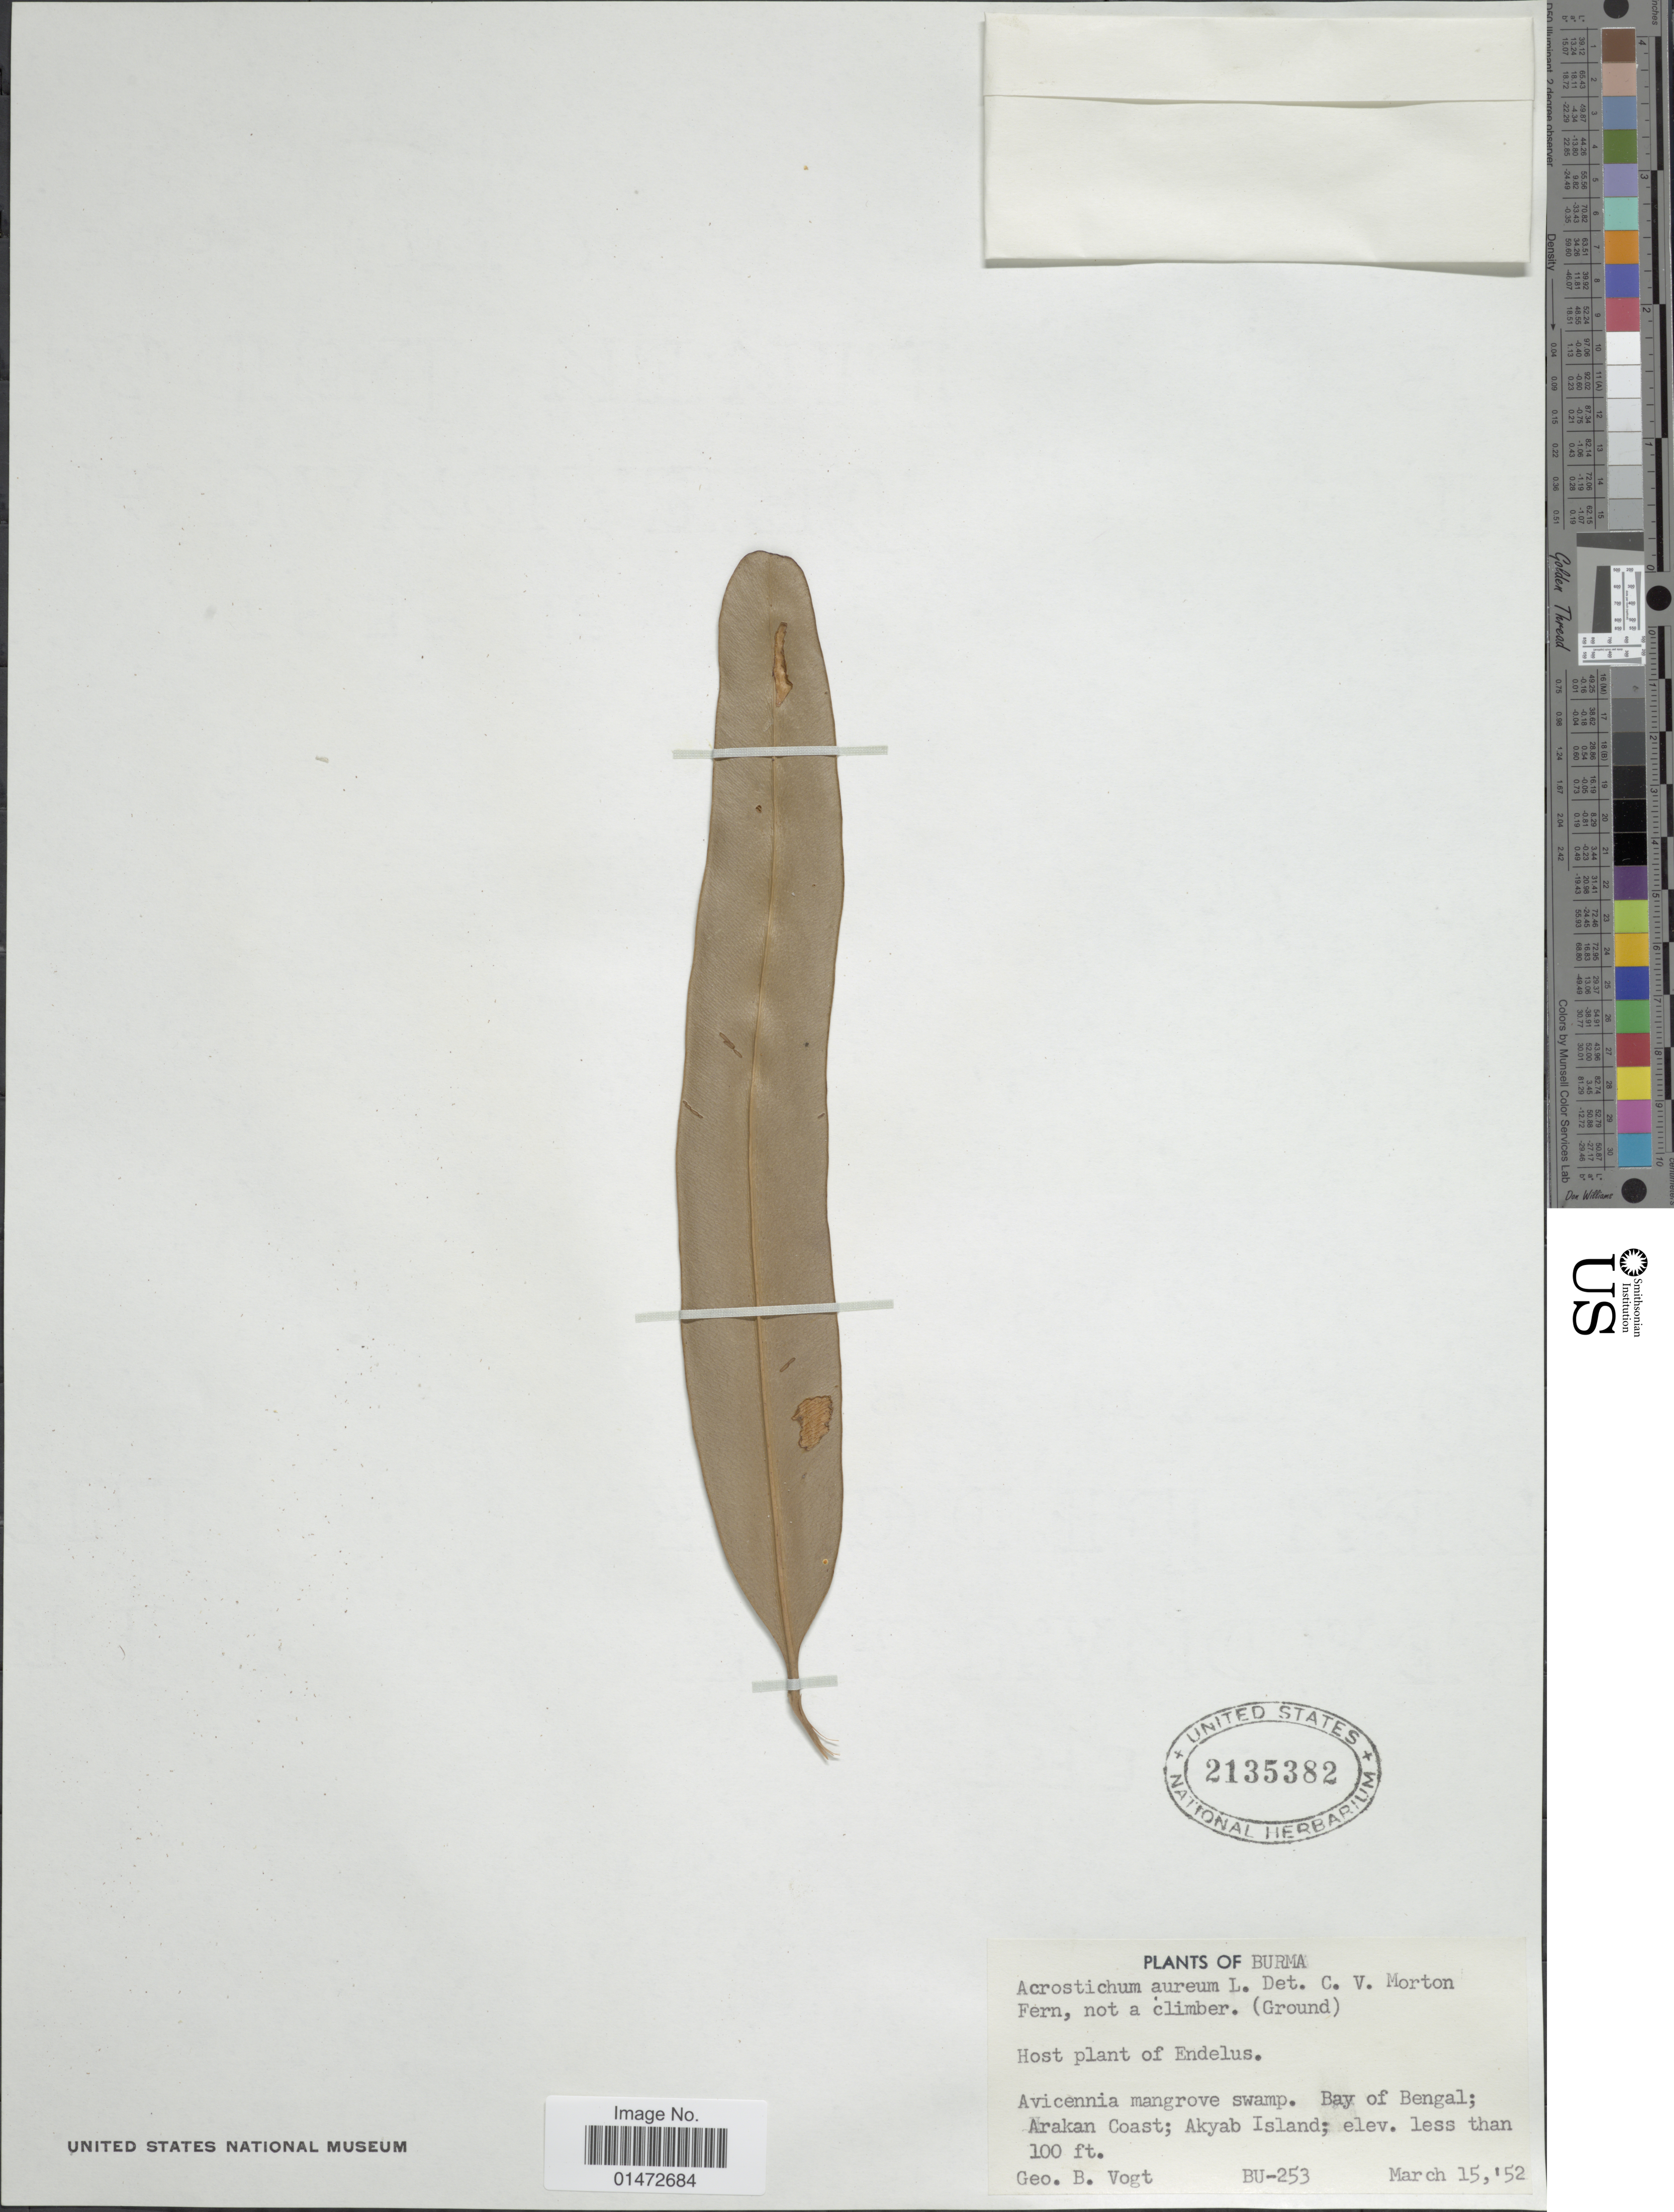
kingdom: Plantae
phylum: Tracheophyta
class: Polypodiopsida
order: Polypodiales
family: Pteridaceae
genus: Acrostichum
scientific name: Acrostichum aureum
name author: L.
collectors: G. B. Vogt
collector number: BU-253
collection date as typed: Transcribed d/m/y: 15/3/52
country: Myanmar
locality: Burma. Avicennia mangrove swamp. Bay of Bengal; Arakan Coast; Akyab Island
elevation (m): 30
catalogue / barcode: US 2135382